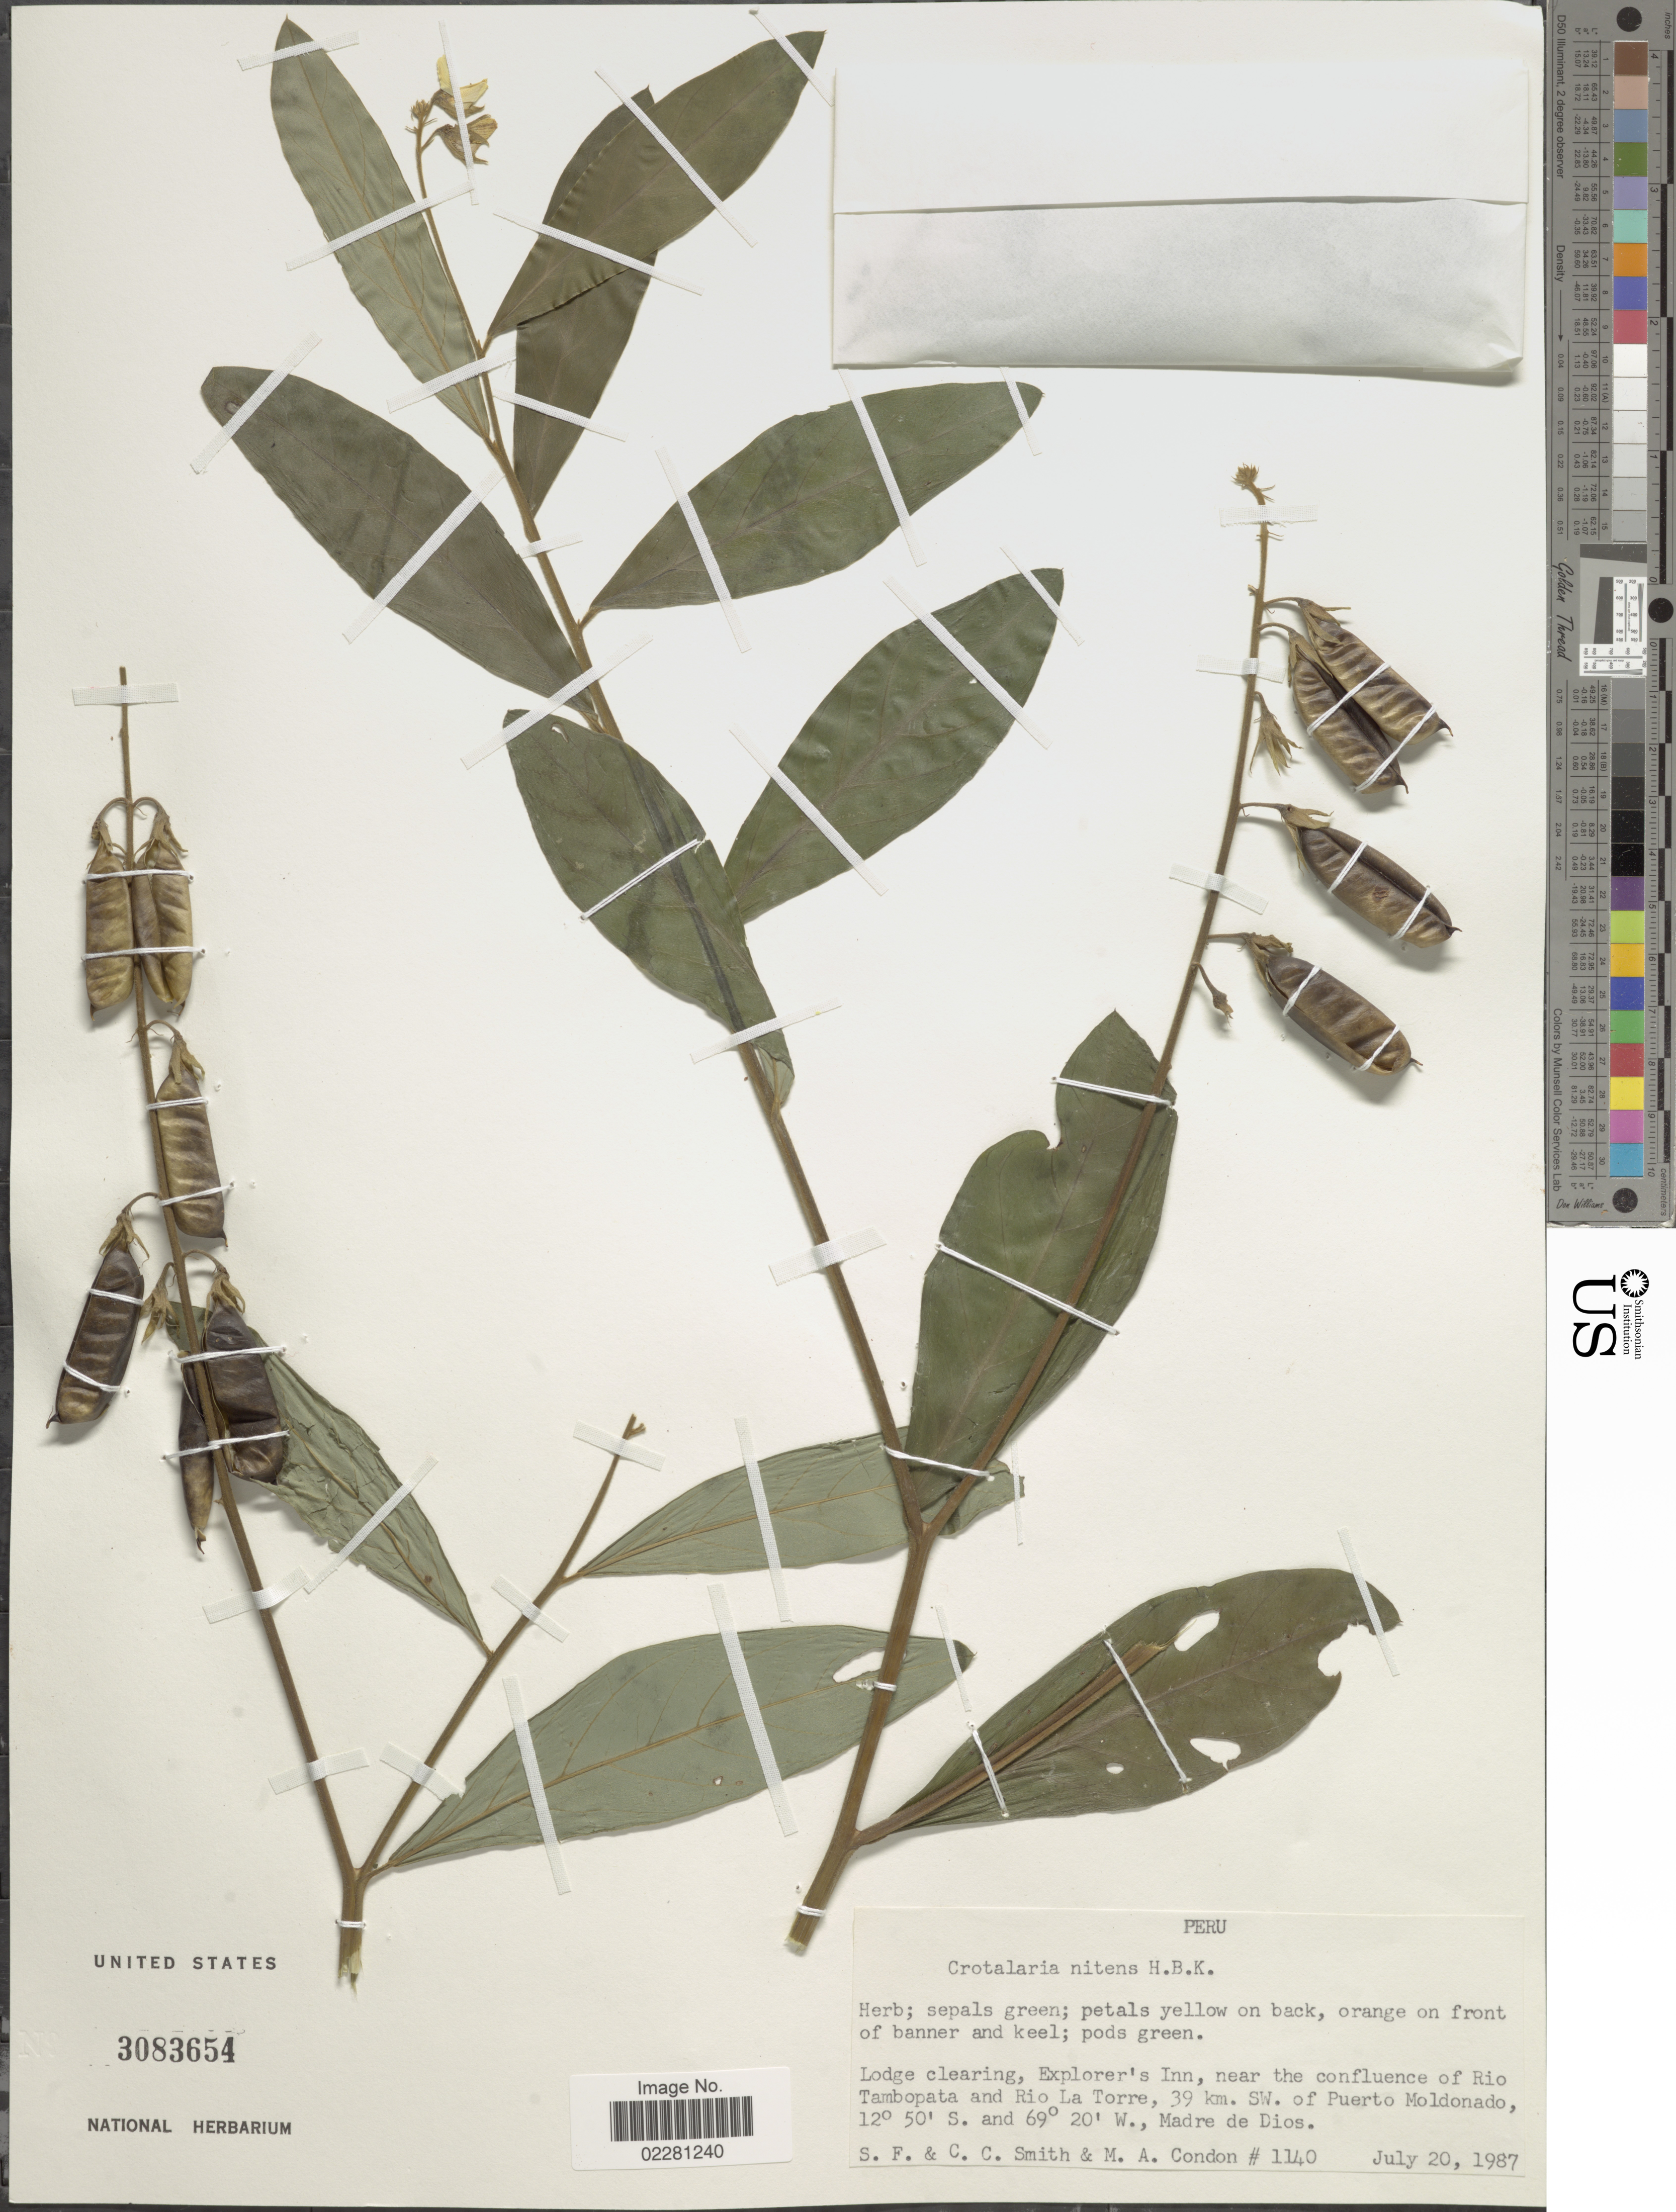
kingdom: Plantae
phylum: Tracheophyta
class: Magnoliopsida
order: Fabales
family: Fabaceae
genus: Crotalaria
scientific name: Crotalaria nitens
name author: Kunth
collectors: S.F. Smith, C. C. Smith & M. Condon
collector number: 1140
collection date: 1987-07-20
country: Peru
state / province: Madre de Dios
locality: Explorer's Inn, near the confluence of Rio Tambopata and Rio La Torre, 39 km SW. of Puerto Moldonado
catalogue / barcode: US 3083654